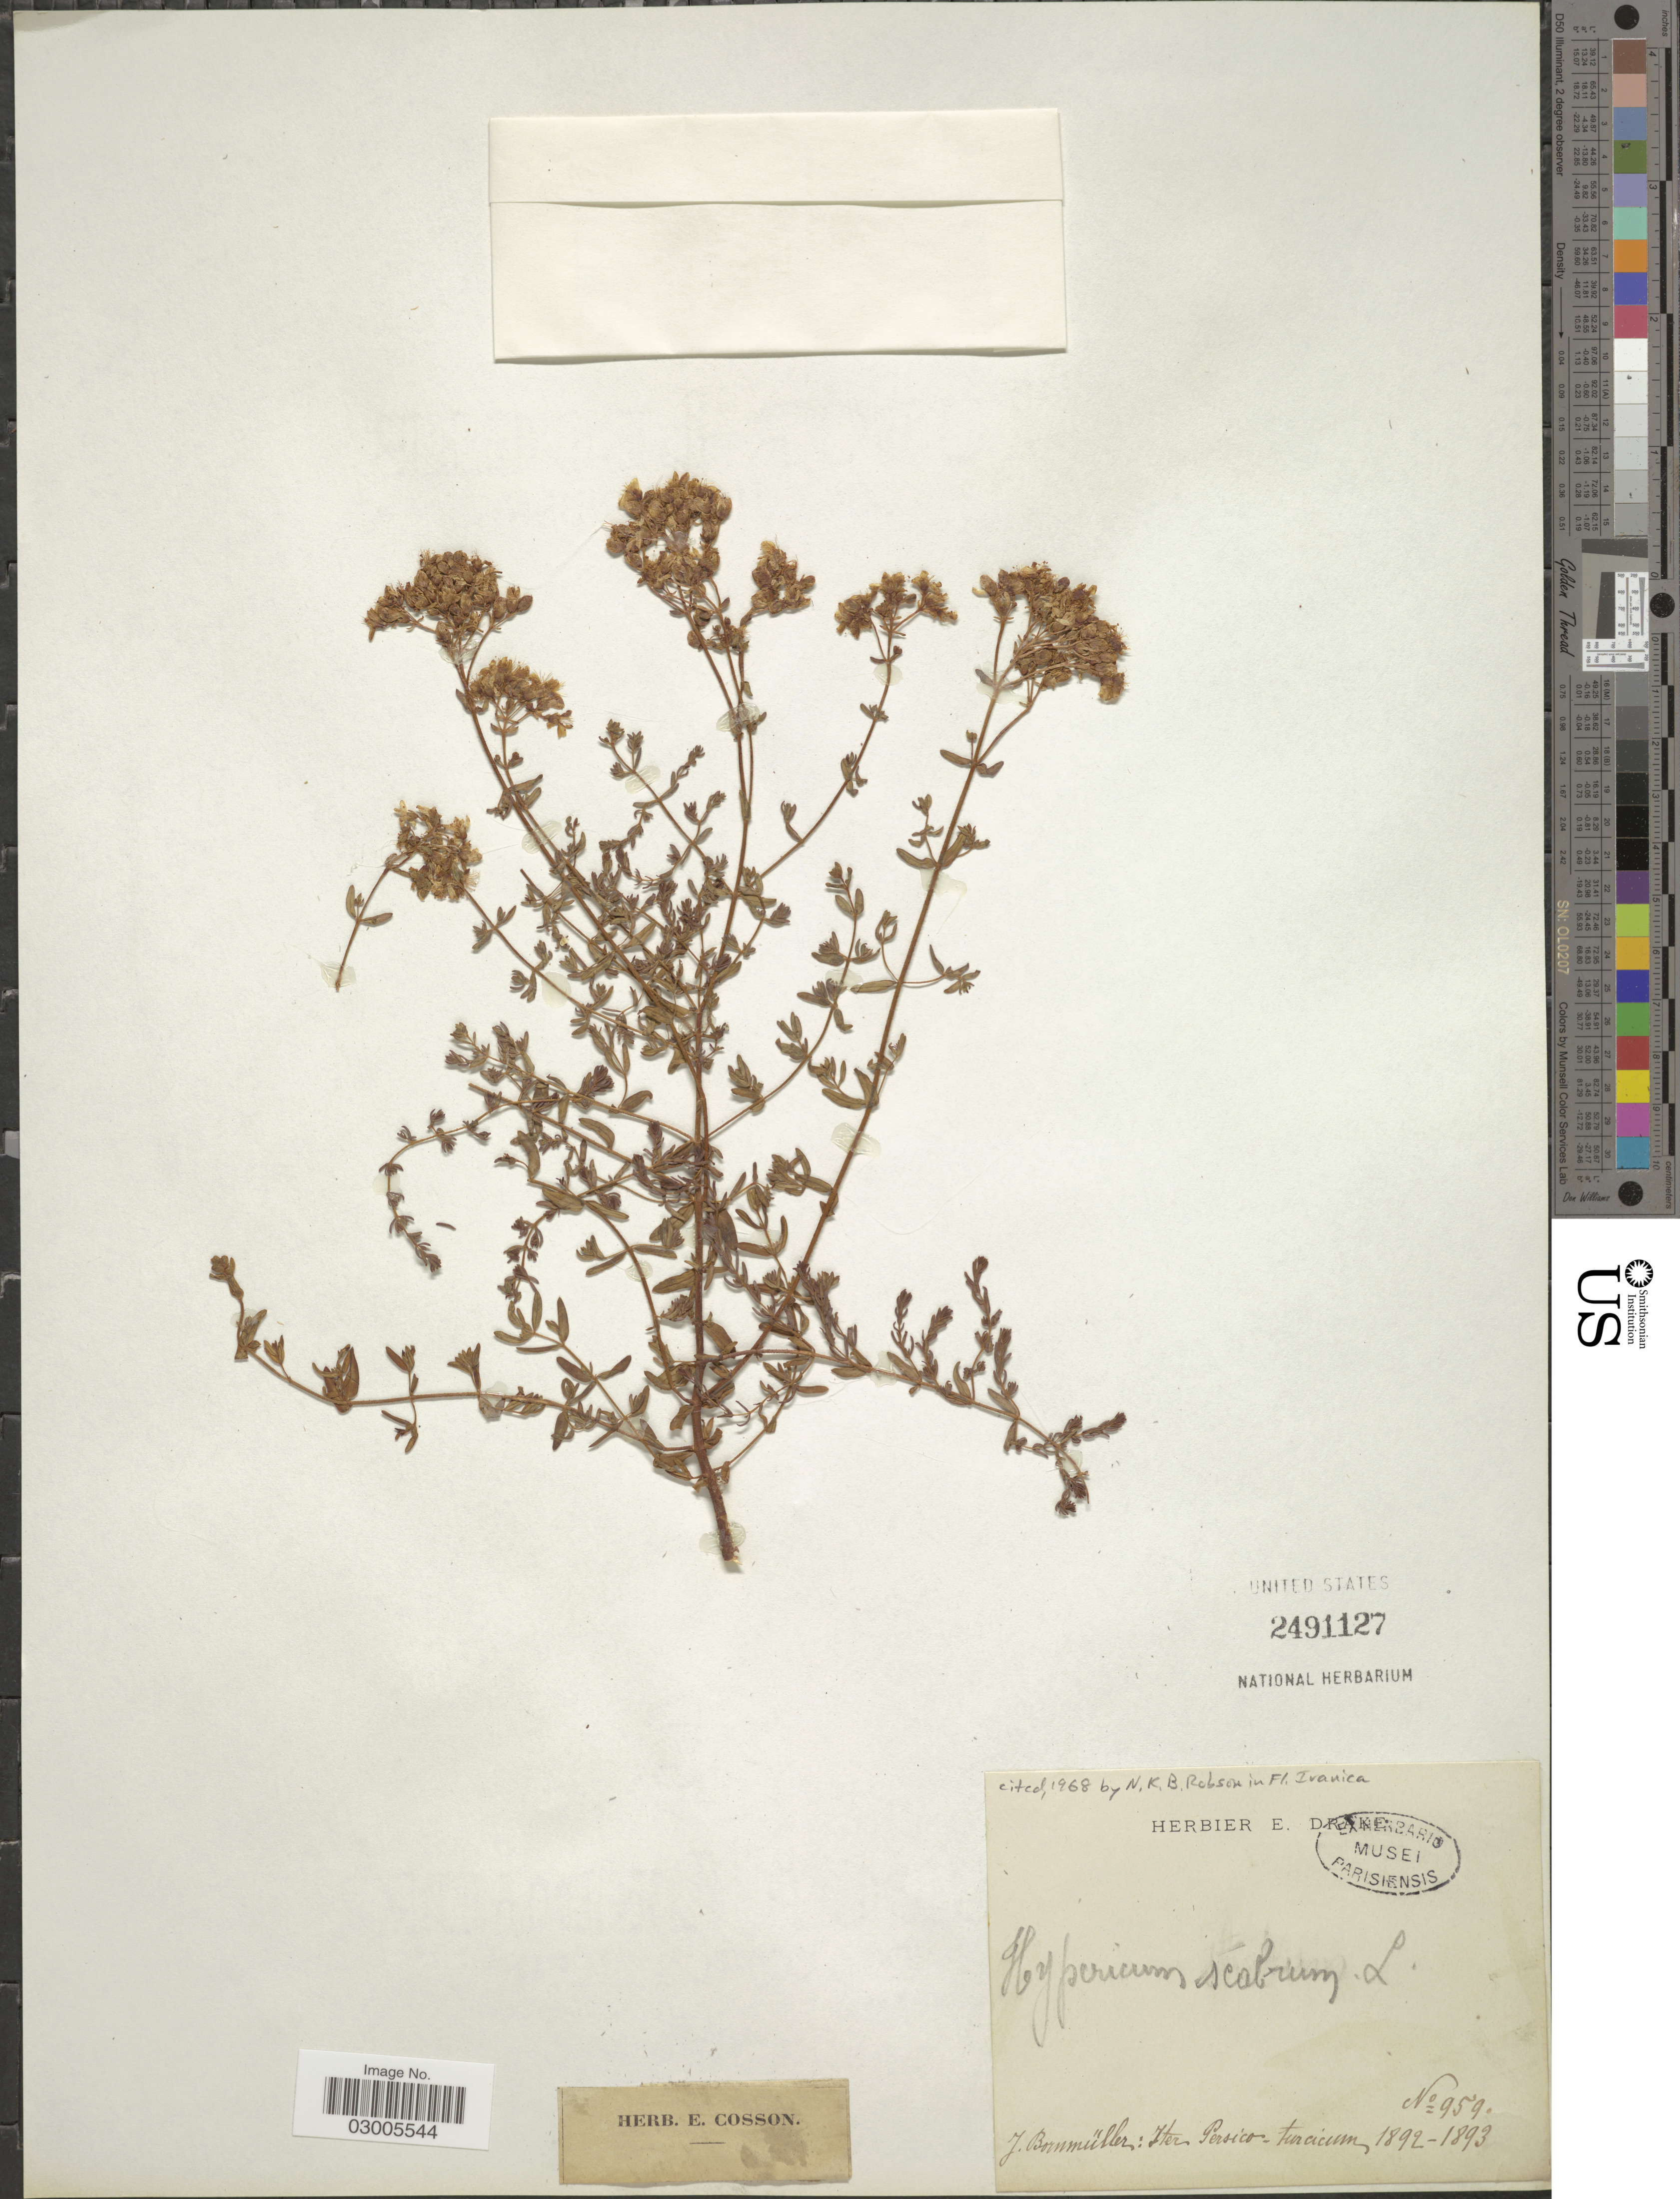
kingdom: Plantae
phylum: Tracheophyta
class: Magnoliopsida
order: Malpighiales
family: Hypericaceae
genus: Hypericum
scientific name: Hypericum scabrum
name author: L.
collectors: J. Bornmüller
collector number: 959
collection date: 1892/1893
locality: Iter Persico-turcicum.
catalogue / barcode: US 2491127